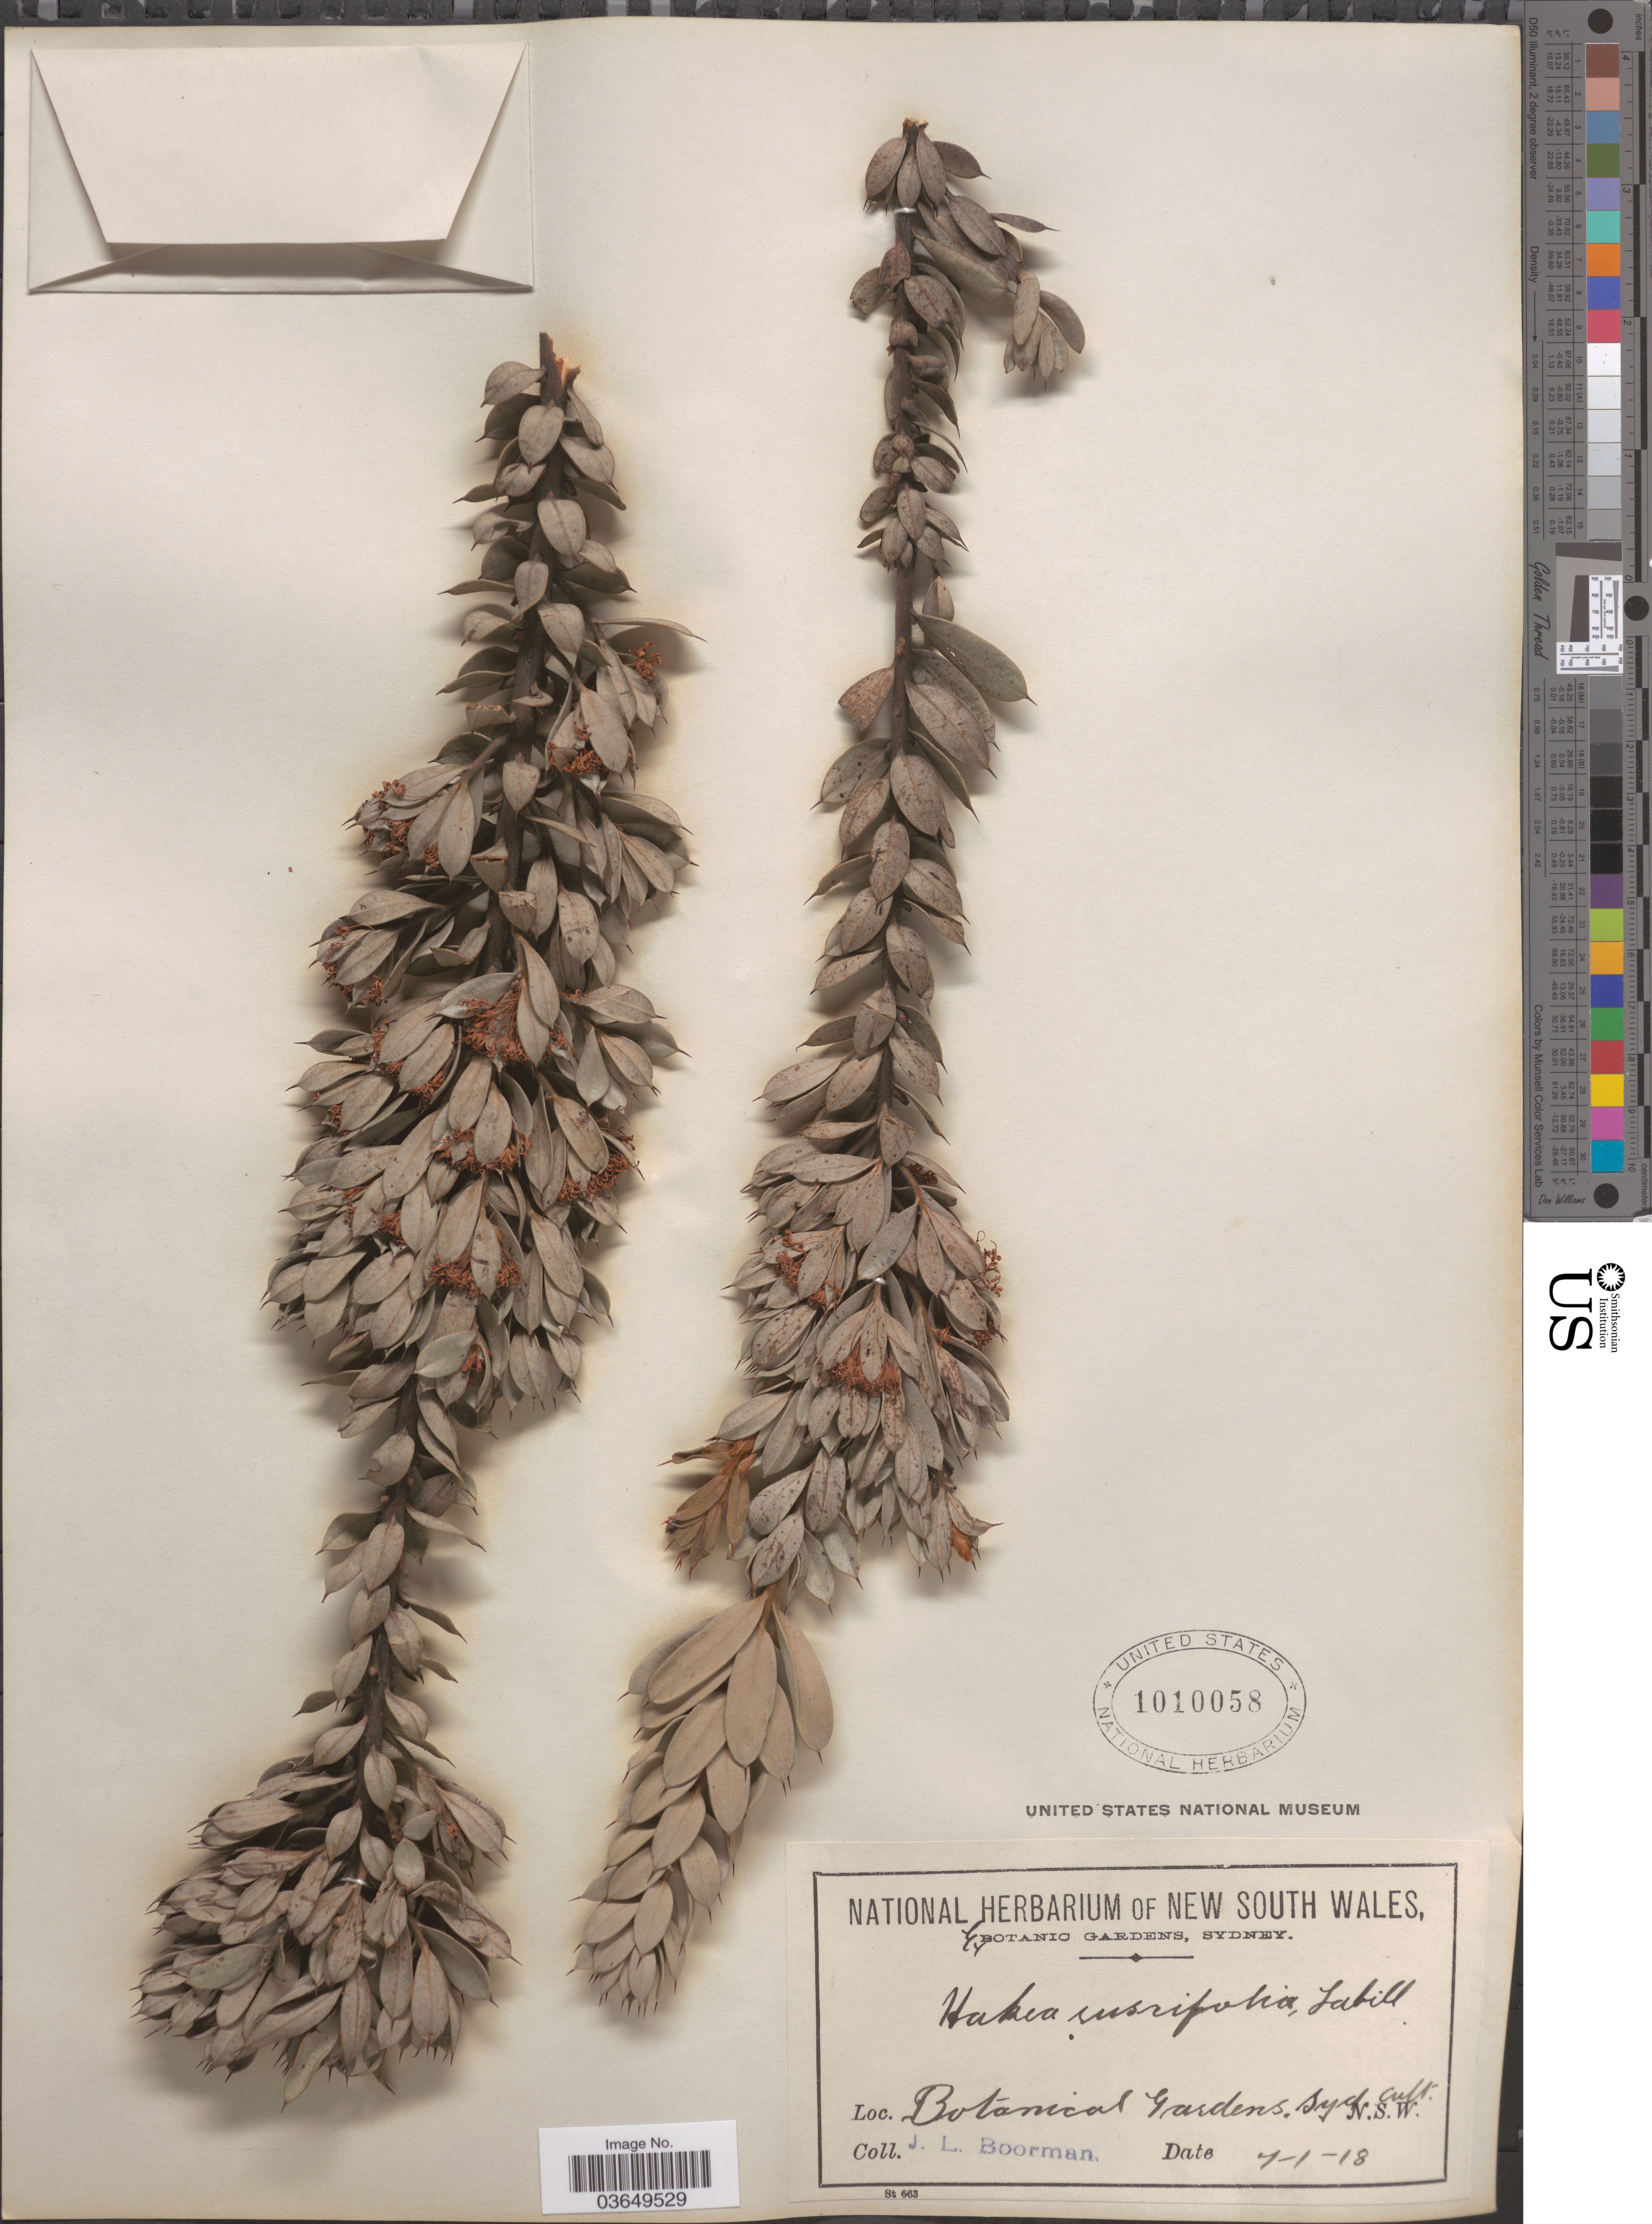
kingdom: Plantae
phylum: Tracheophyta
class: Magnoliopsida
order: Proteales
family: Proteaceae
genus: Hakea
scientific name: Hakea ruscifolia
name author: Labill.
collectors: J. Boorman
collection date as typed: Transcribed d/m/y: 7/1/18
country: Australia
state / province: New South Wales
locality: Botanical Gardens, Syd. cult.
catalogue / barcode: US 1010058